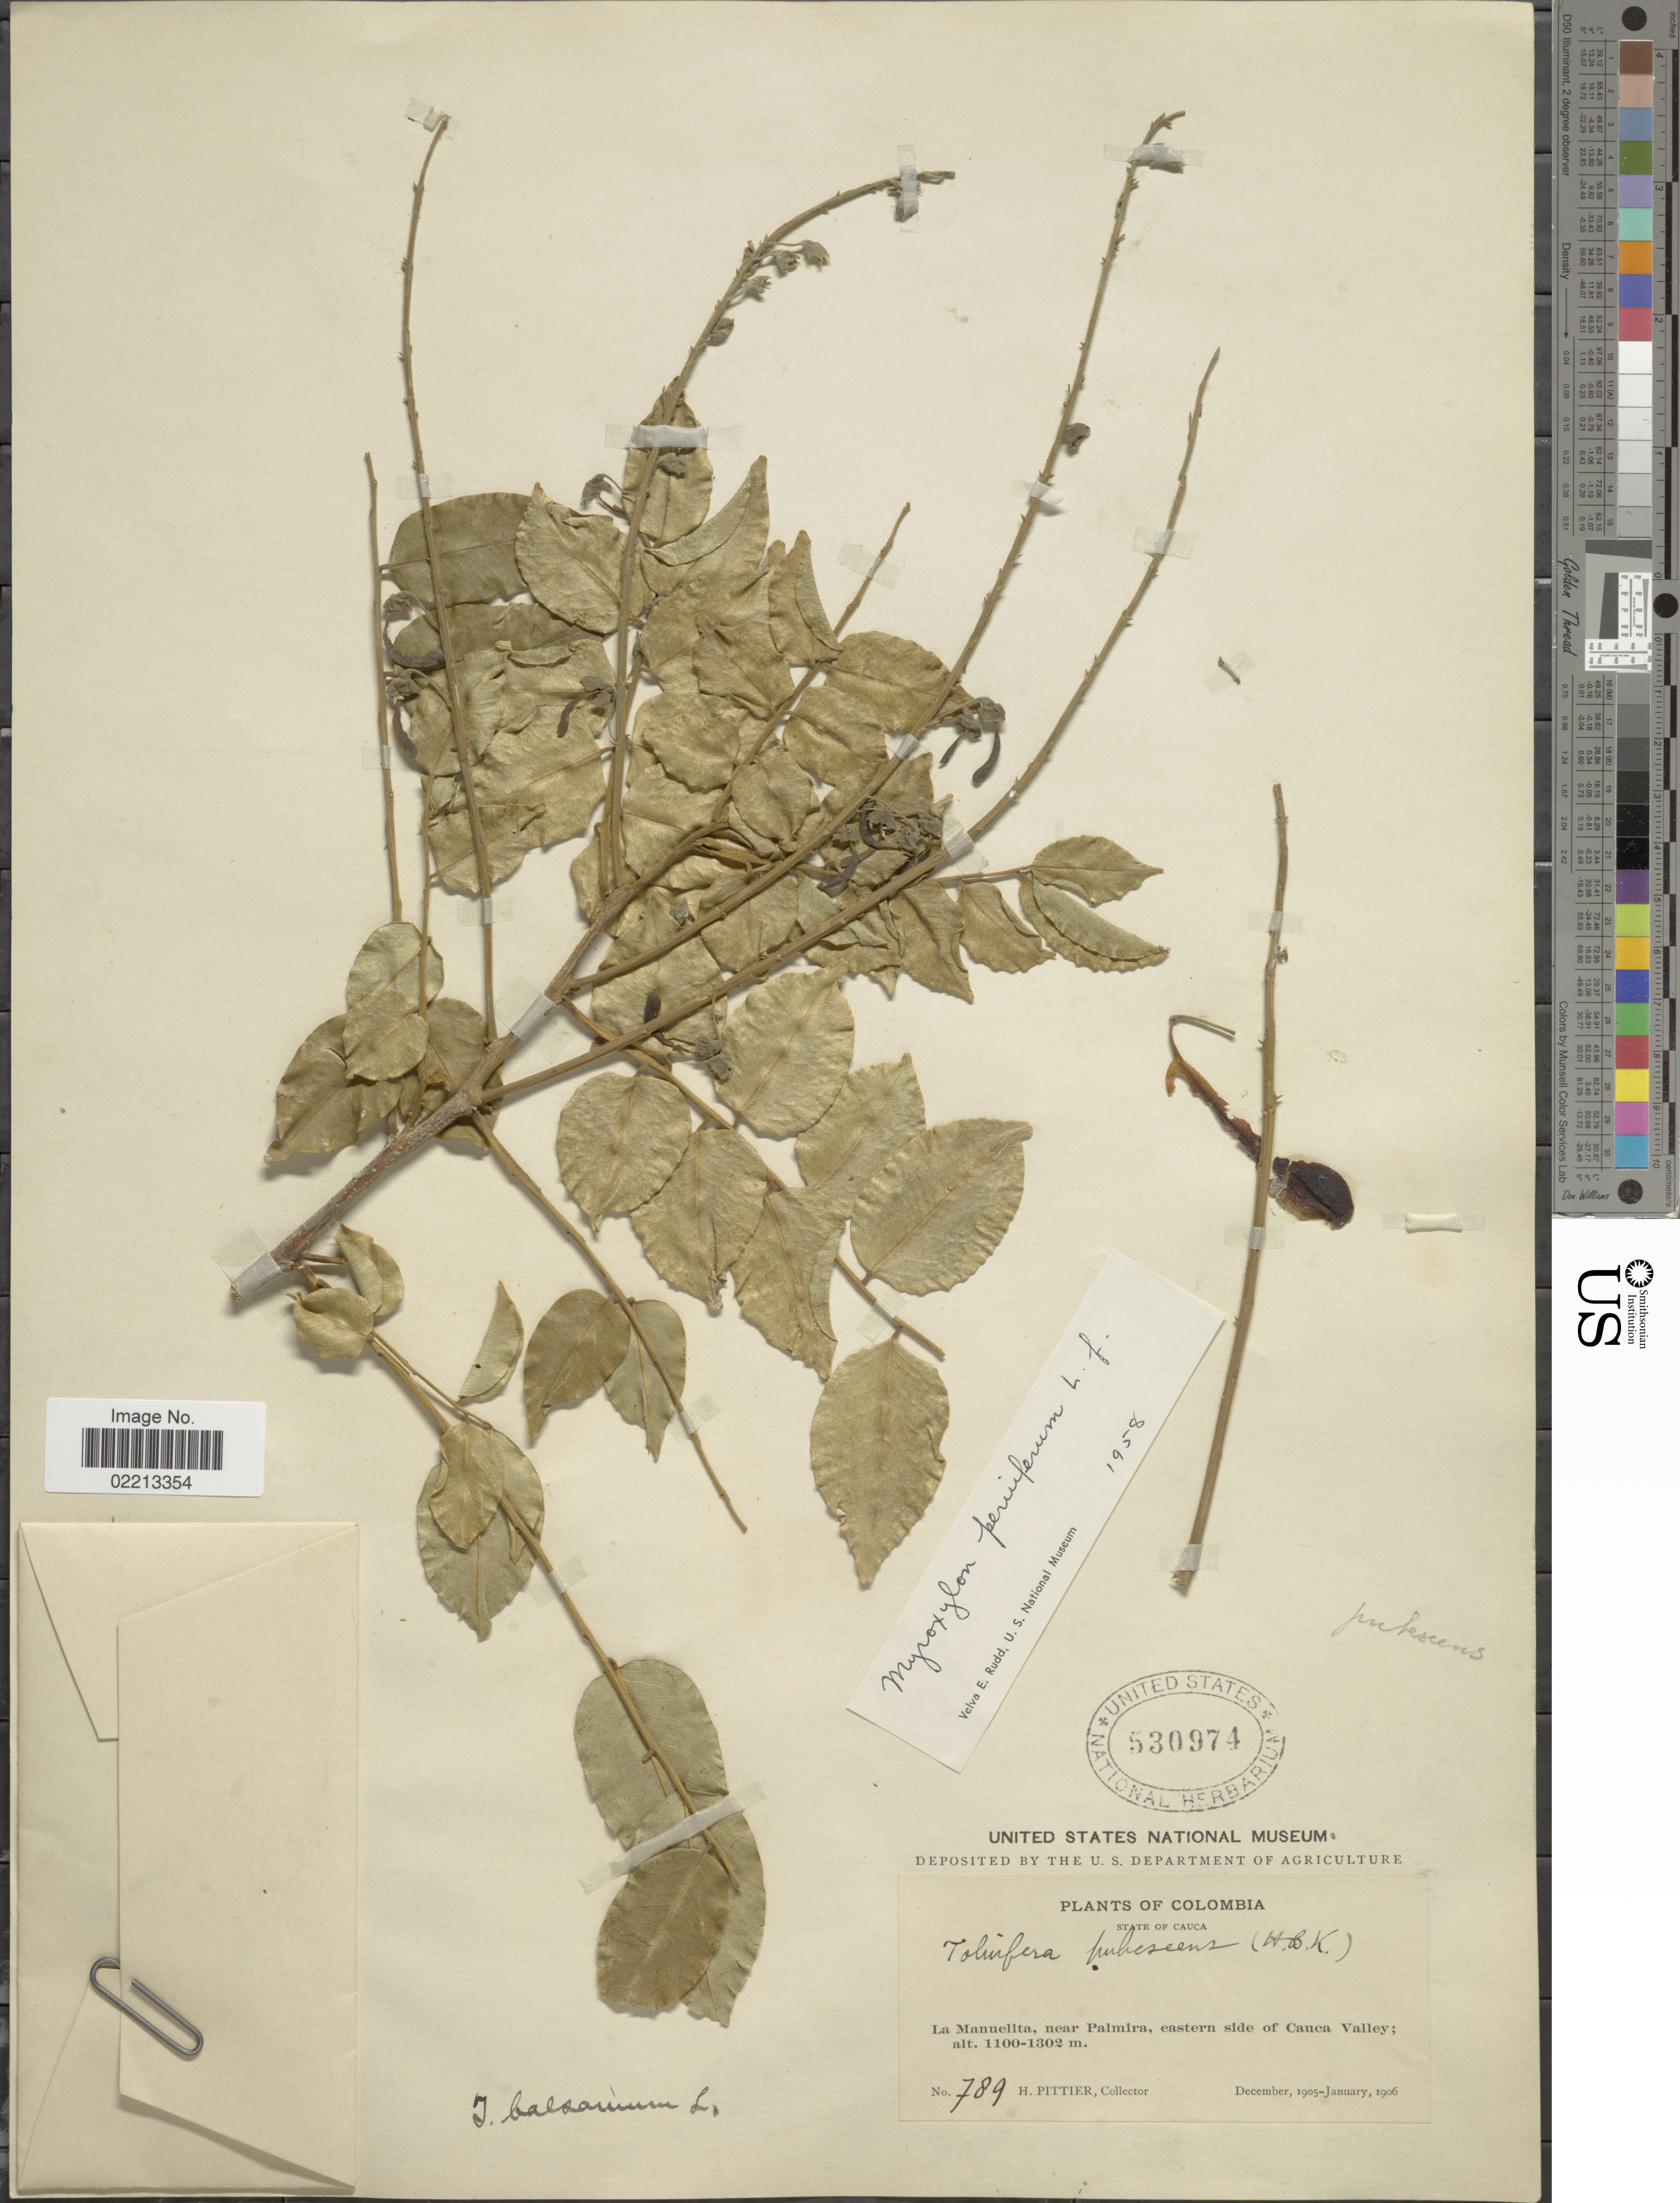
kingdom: Plantae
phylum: Tracheophyta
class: Magnoliopsida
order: Fabales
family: Fabaceae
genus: Myroxylon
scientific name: Myroxylon peruiferum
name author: L. f.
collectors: H. F. Pittier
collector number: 789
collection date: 1905-12/1906-01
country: Colombia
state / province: Cauca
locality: La Manuelita, near Palmira, eastern side of Cauca Valley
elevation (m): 1100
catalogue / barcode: US 530974